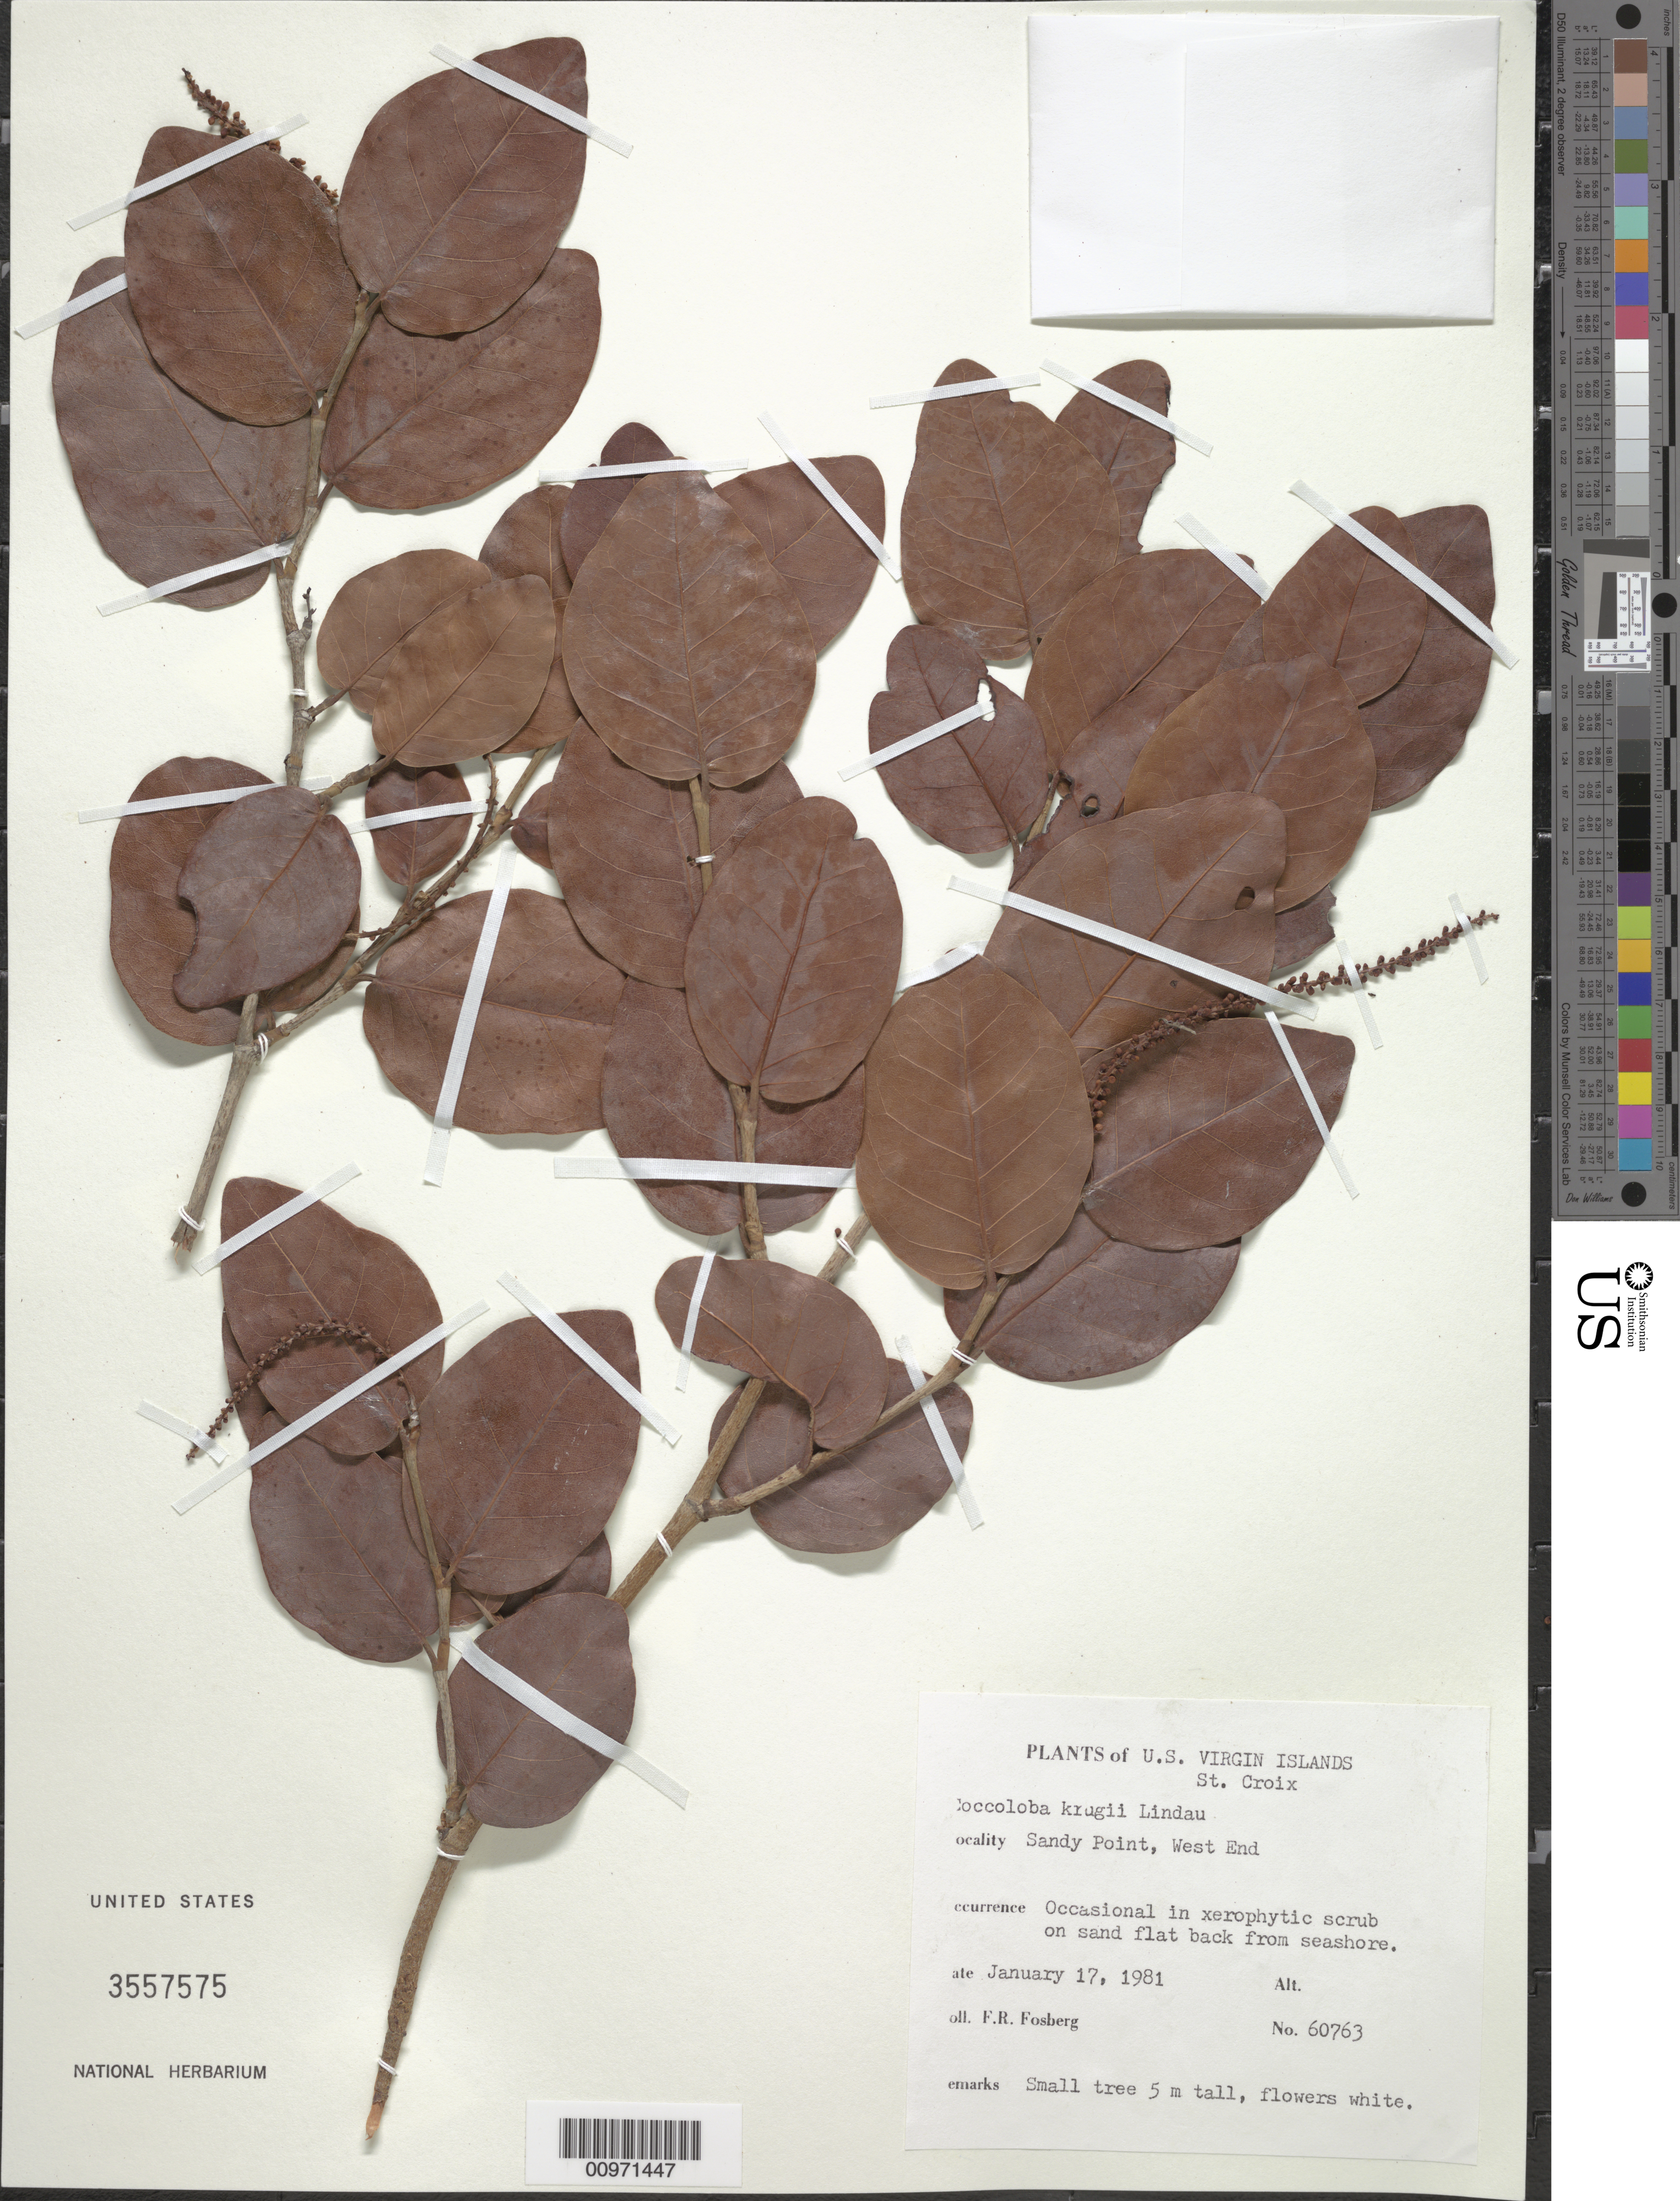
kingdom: Plantae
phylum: Tracheophyta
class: Magnoliopsida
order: Caryophyllales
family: Polygonaceae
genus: Coccoloba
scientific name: Coccoloba krugii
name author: Lindau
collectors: F. R. Fosberg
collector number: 60763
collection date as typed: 17 Jan 1981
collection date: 1981-01-17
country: U.S. Virgin Islands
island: St. Croix I.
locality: Sandy Point, West End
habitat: In xerophytic scrub on sand flat back from seashore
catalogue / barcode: US 3557575